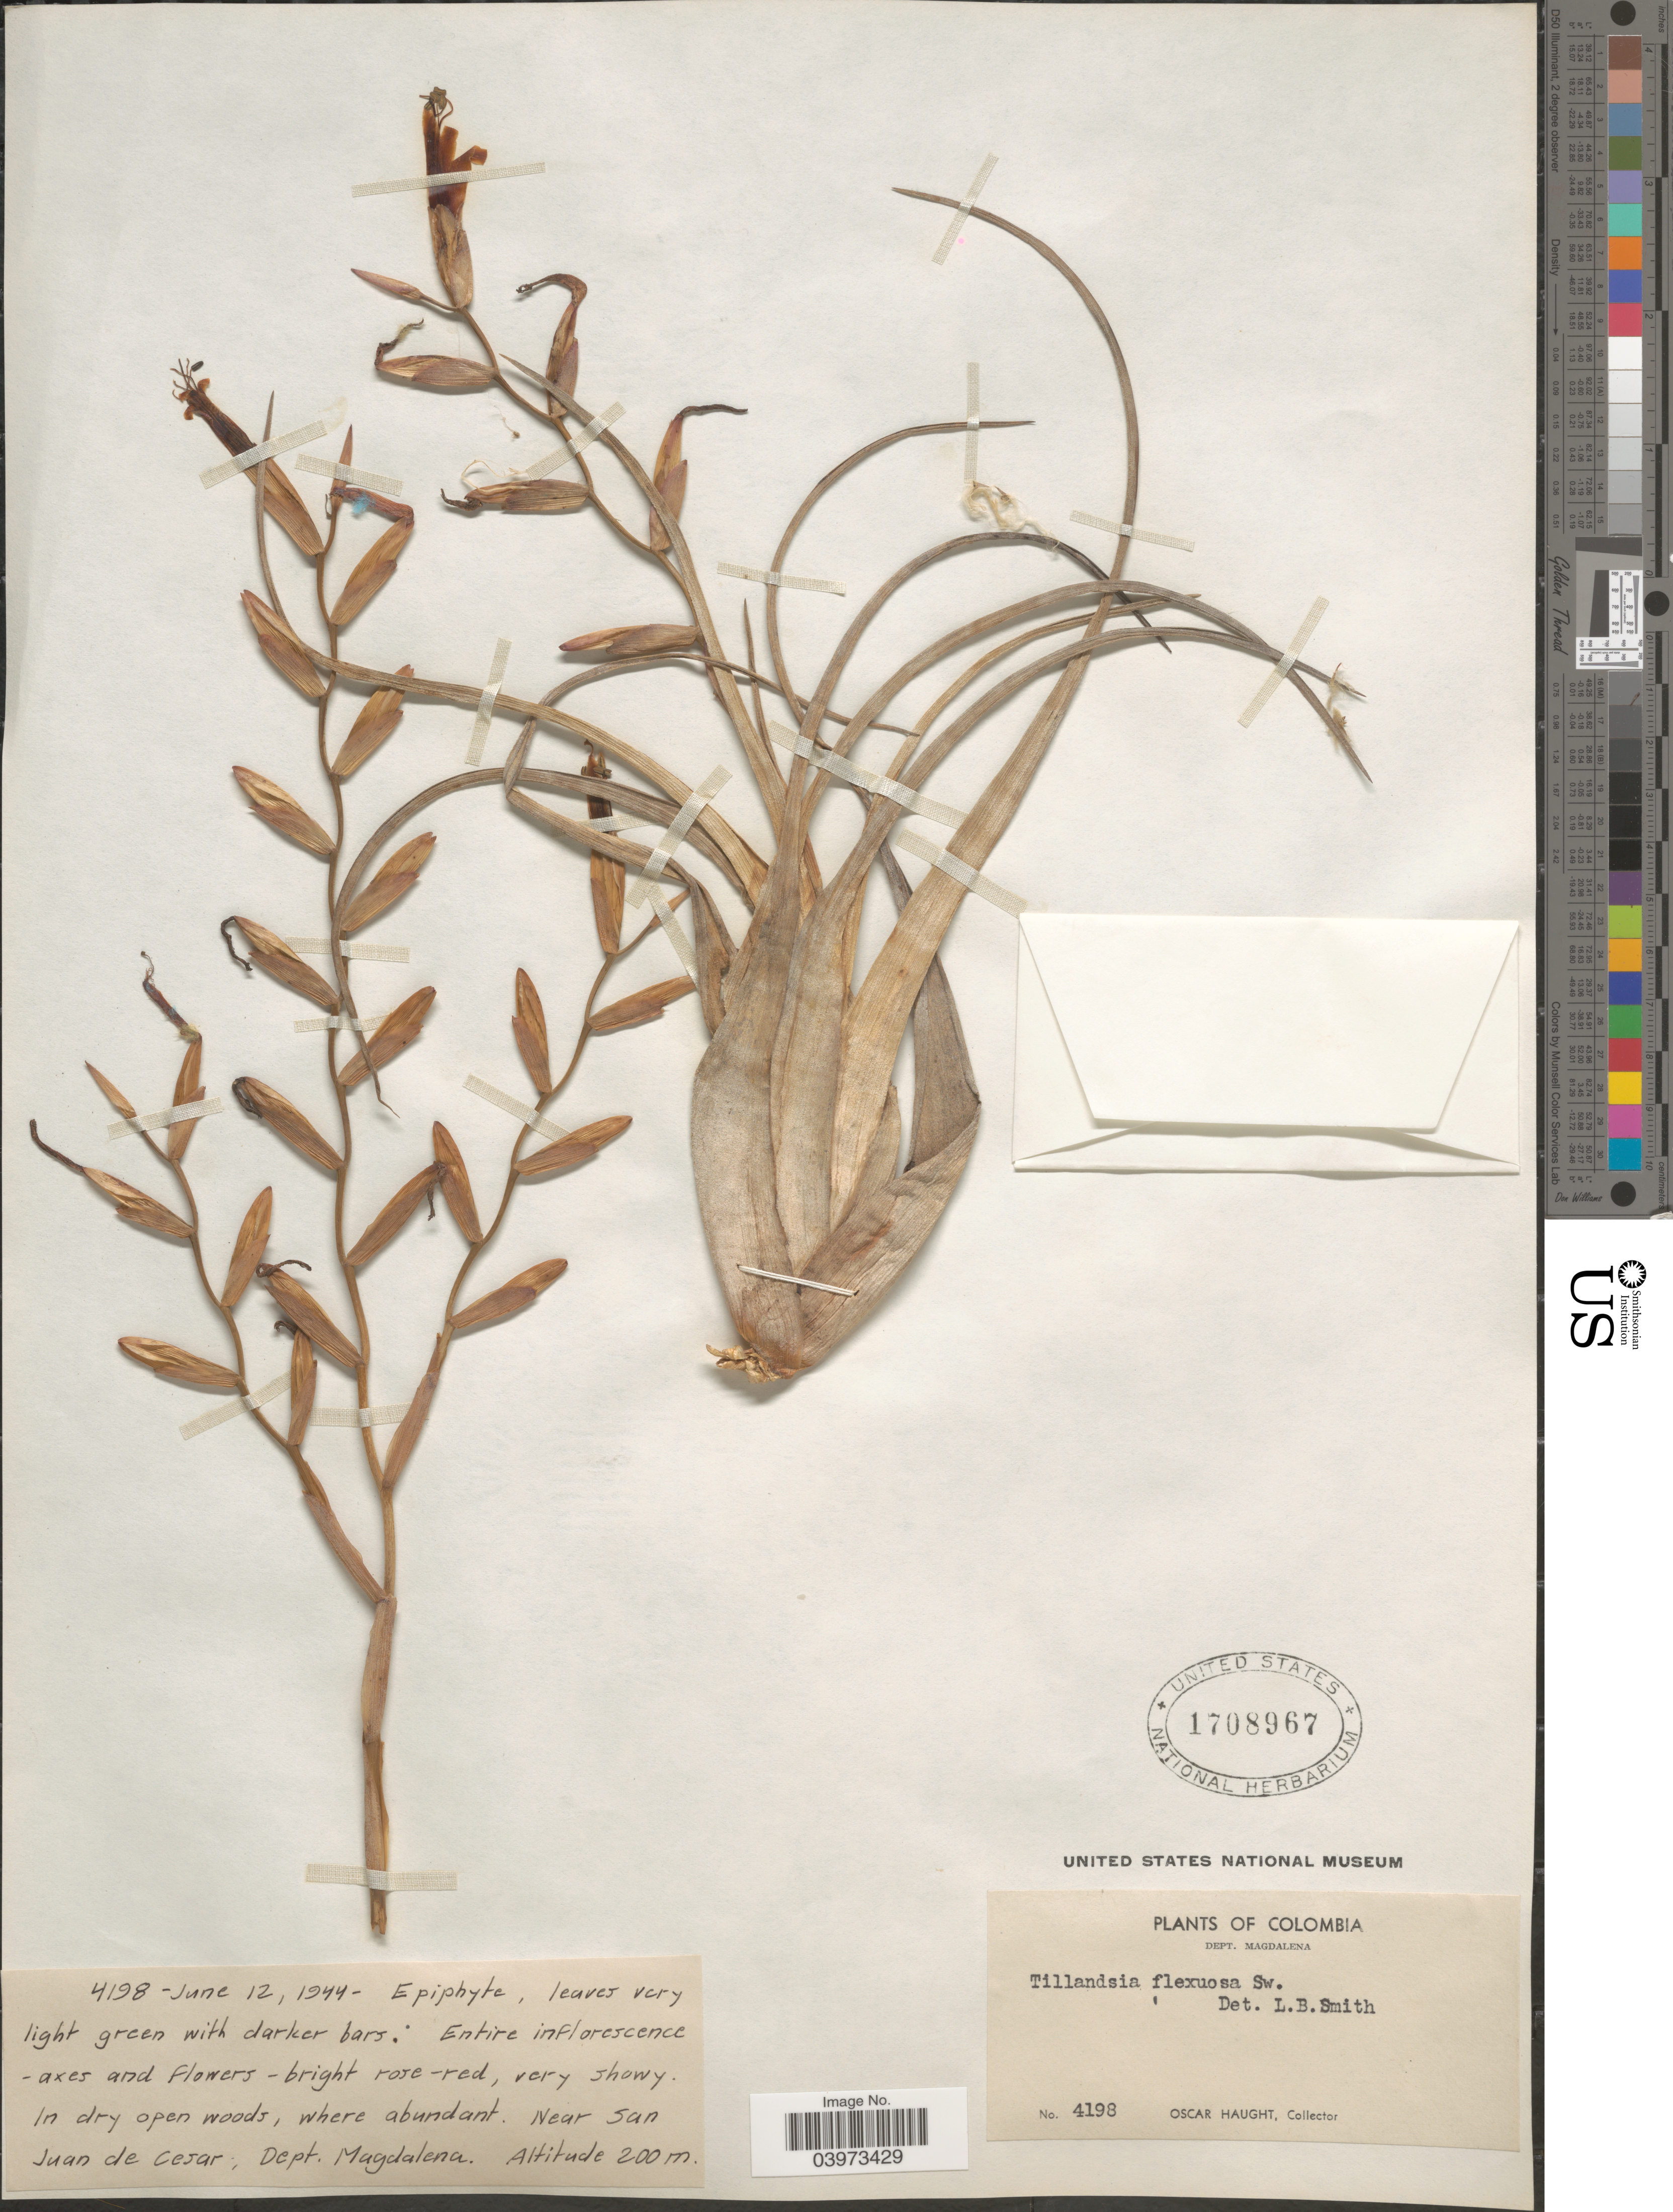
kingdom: Plantae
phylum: Tracheophyta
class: Liliopsida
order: Poales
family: Bromeliaceae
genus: Tillandsia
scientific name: Tillandsia flexuosa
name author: Sw.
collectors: O. L. Haught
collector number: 4198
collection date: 1944-06-12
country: Colombia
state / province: Magdalena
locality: Dept. Magdalena. Near San Juan de Cesar.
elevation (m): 200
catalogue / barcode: US 1708967